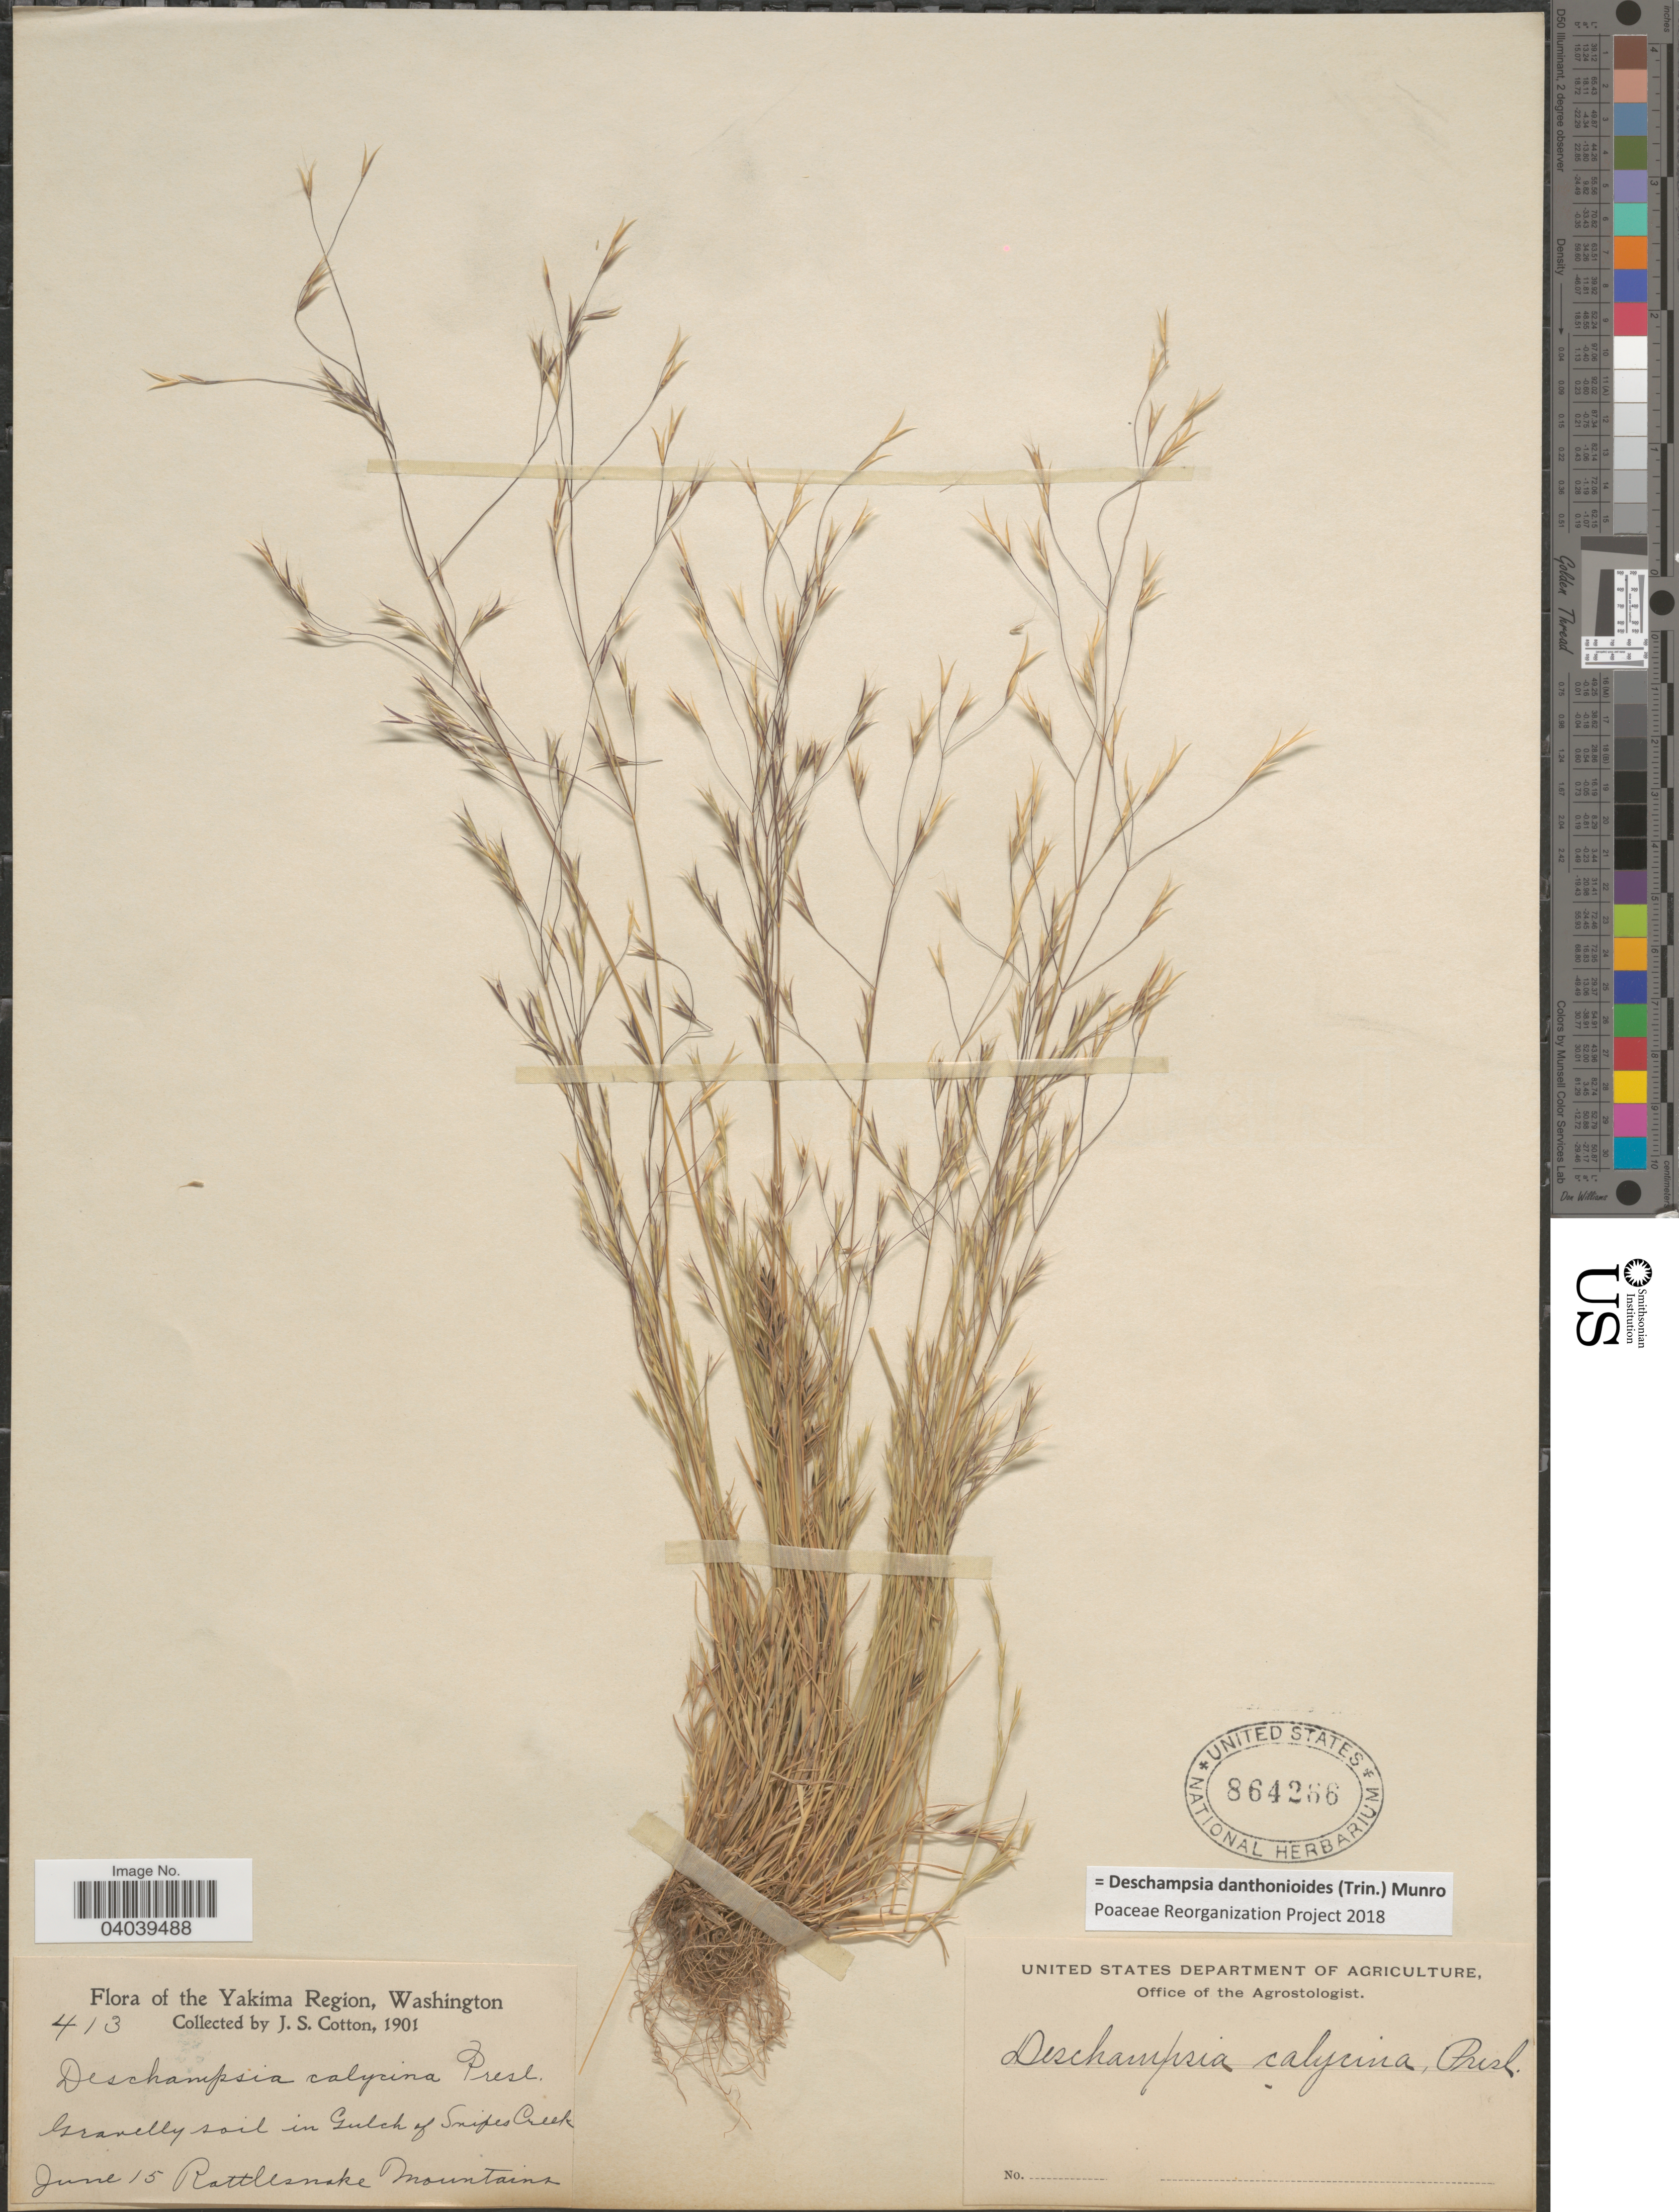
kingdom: Plantae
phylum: Tracheophyta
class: Liliopsida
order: Poales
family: Poaceae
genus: Deschampsia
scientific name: Deschampsia danthonioides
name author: (Trin.) Munro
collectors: J. S. Cotton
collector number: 412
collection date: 1901-06-15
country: United States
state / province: Washington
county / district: Yakima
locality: Yakima County. Gravelly soil in Gulch of snifes Creek. Rattlesnake Mountains.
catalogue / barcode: US 864266